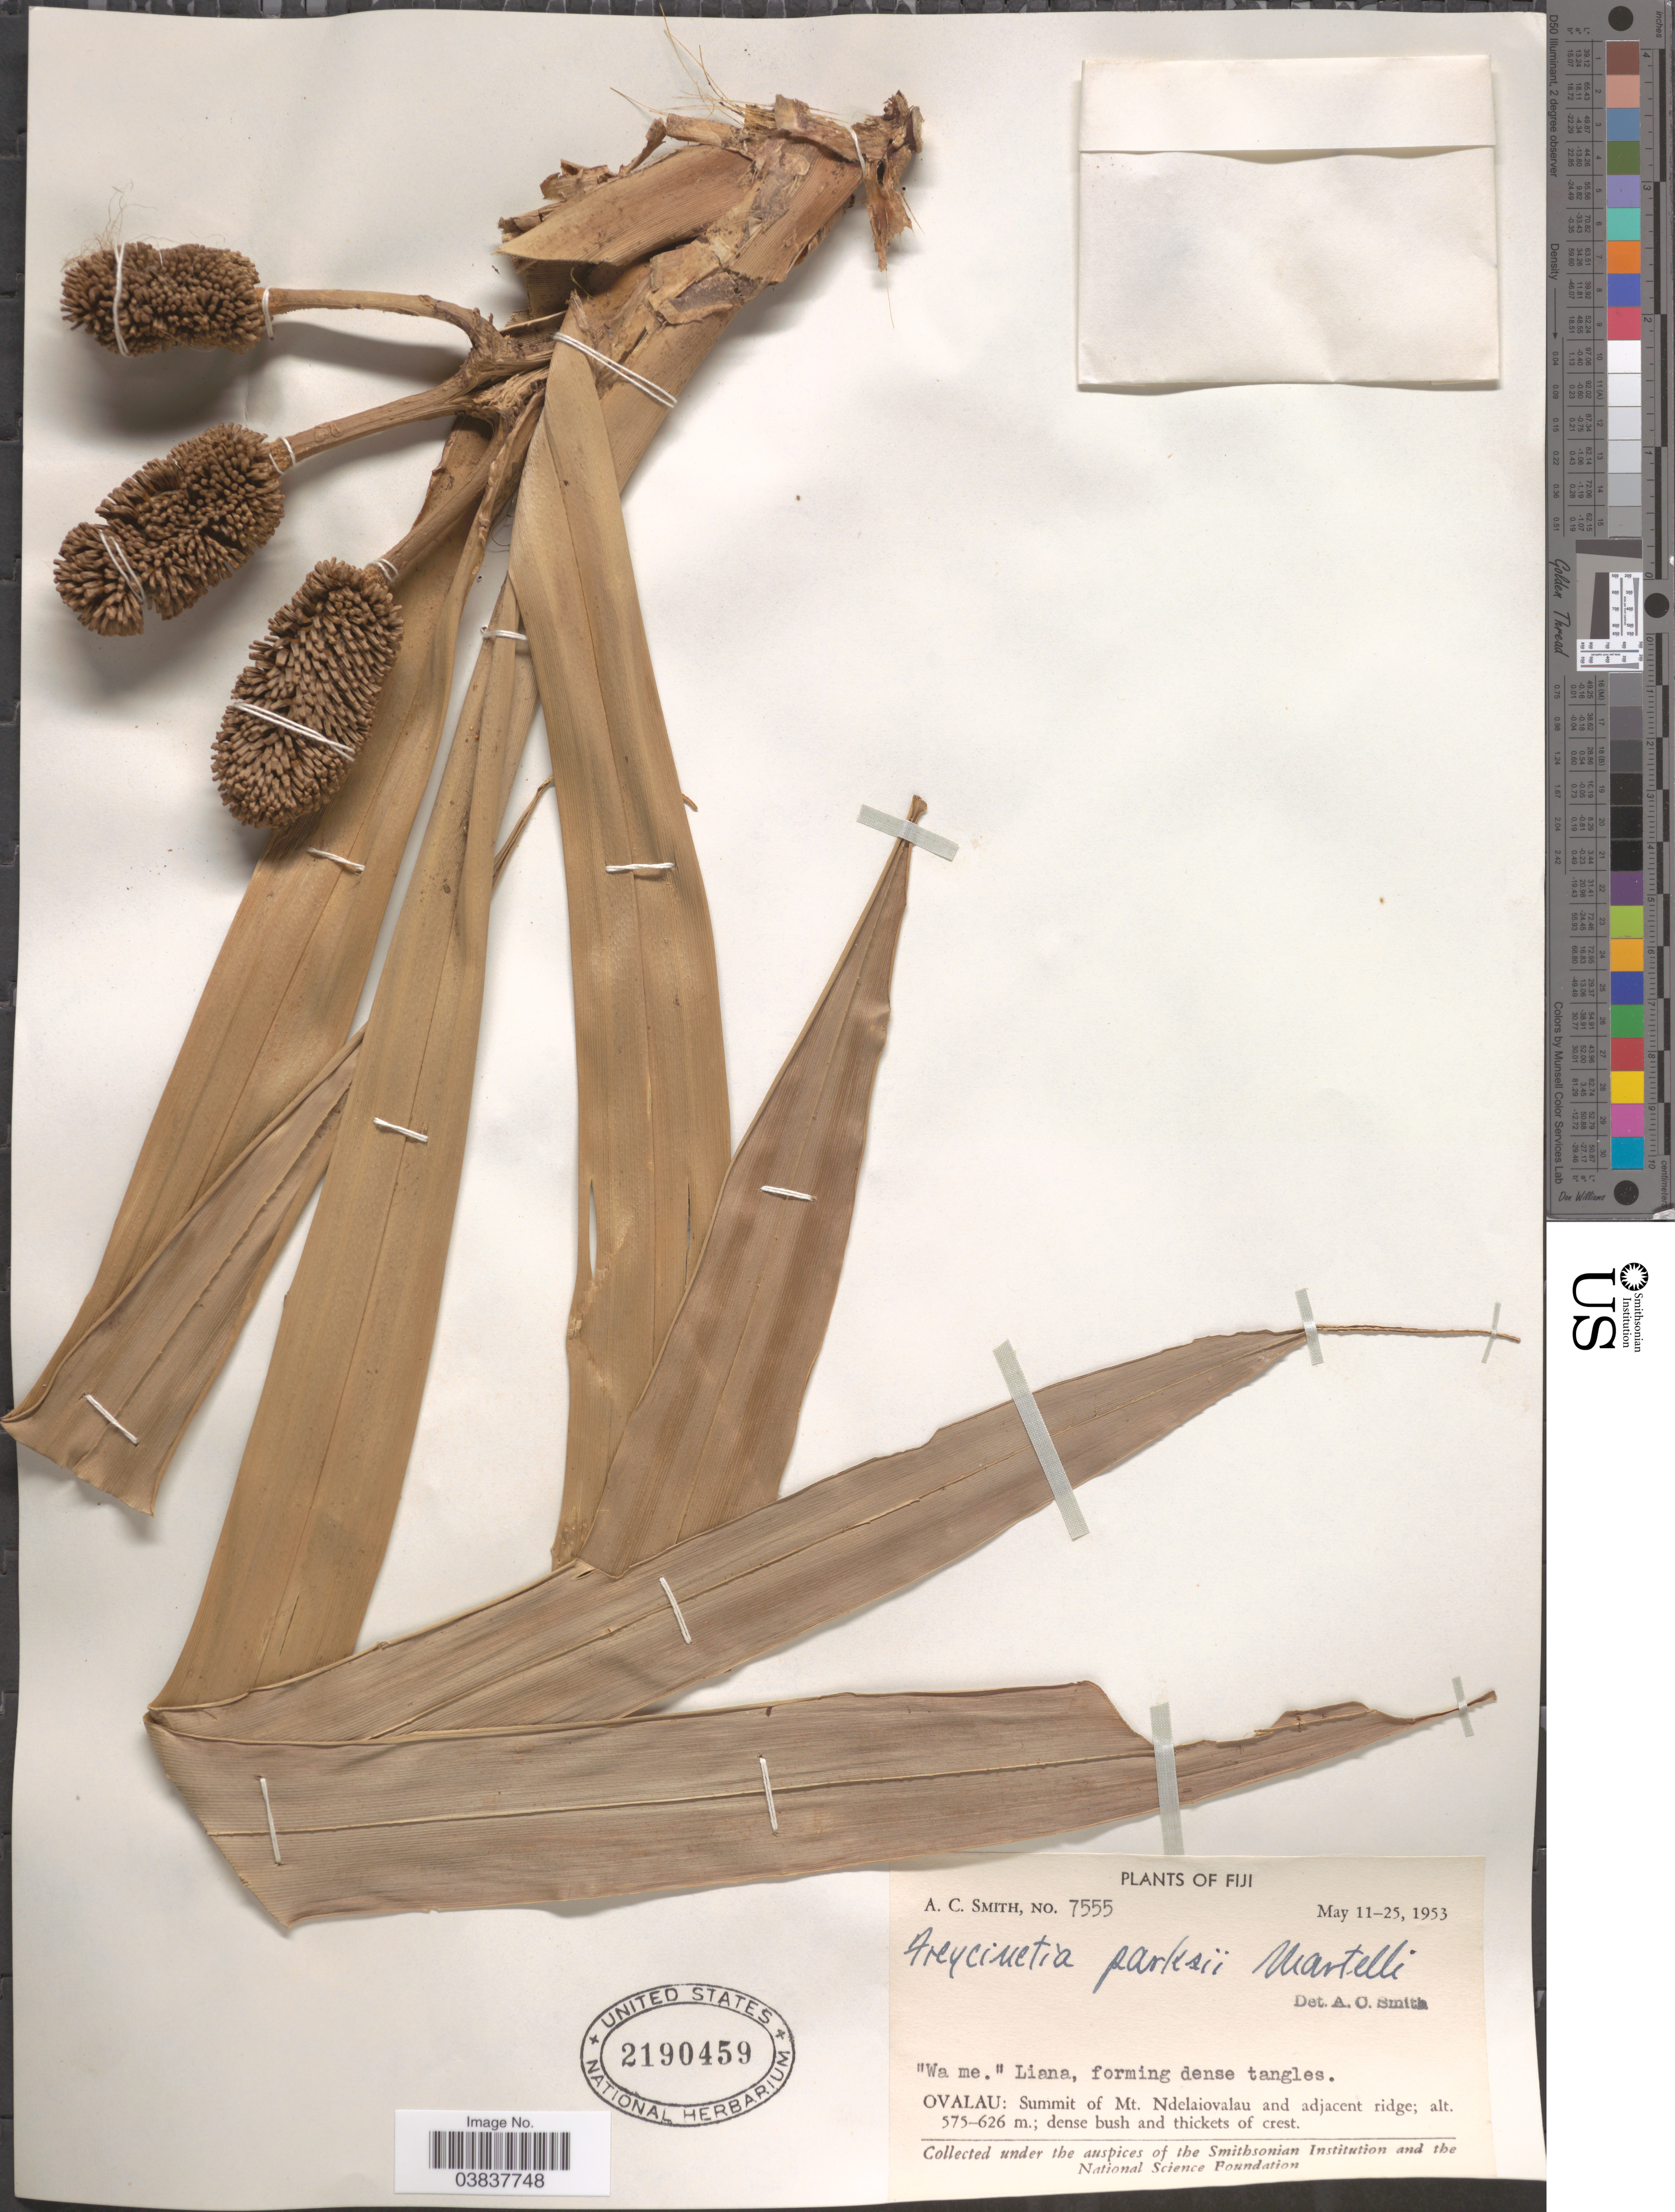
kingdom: Plantae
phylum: Tracheophyta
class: Liliopsida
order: Pandanales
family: Pandanaceae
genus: Freycinetia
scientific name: Freycinetia parksii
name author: Martelli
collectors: A. C. Smith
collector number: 7555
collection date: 1953-05-11/1953-05-25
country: Fiji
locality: Ovalau: Summit of Mt. Ndelaiovalau and adjacent ridge.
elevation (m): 575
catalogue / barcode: US 2190459